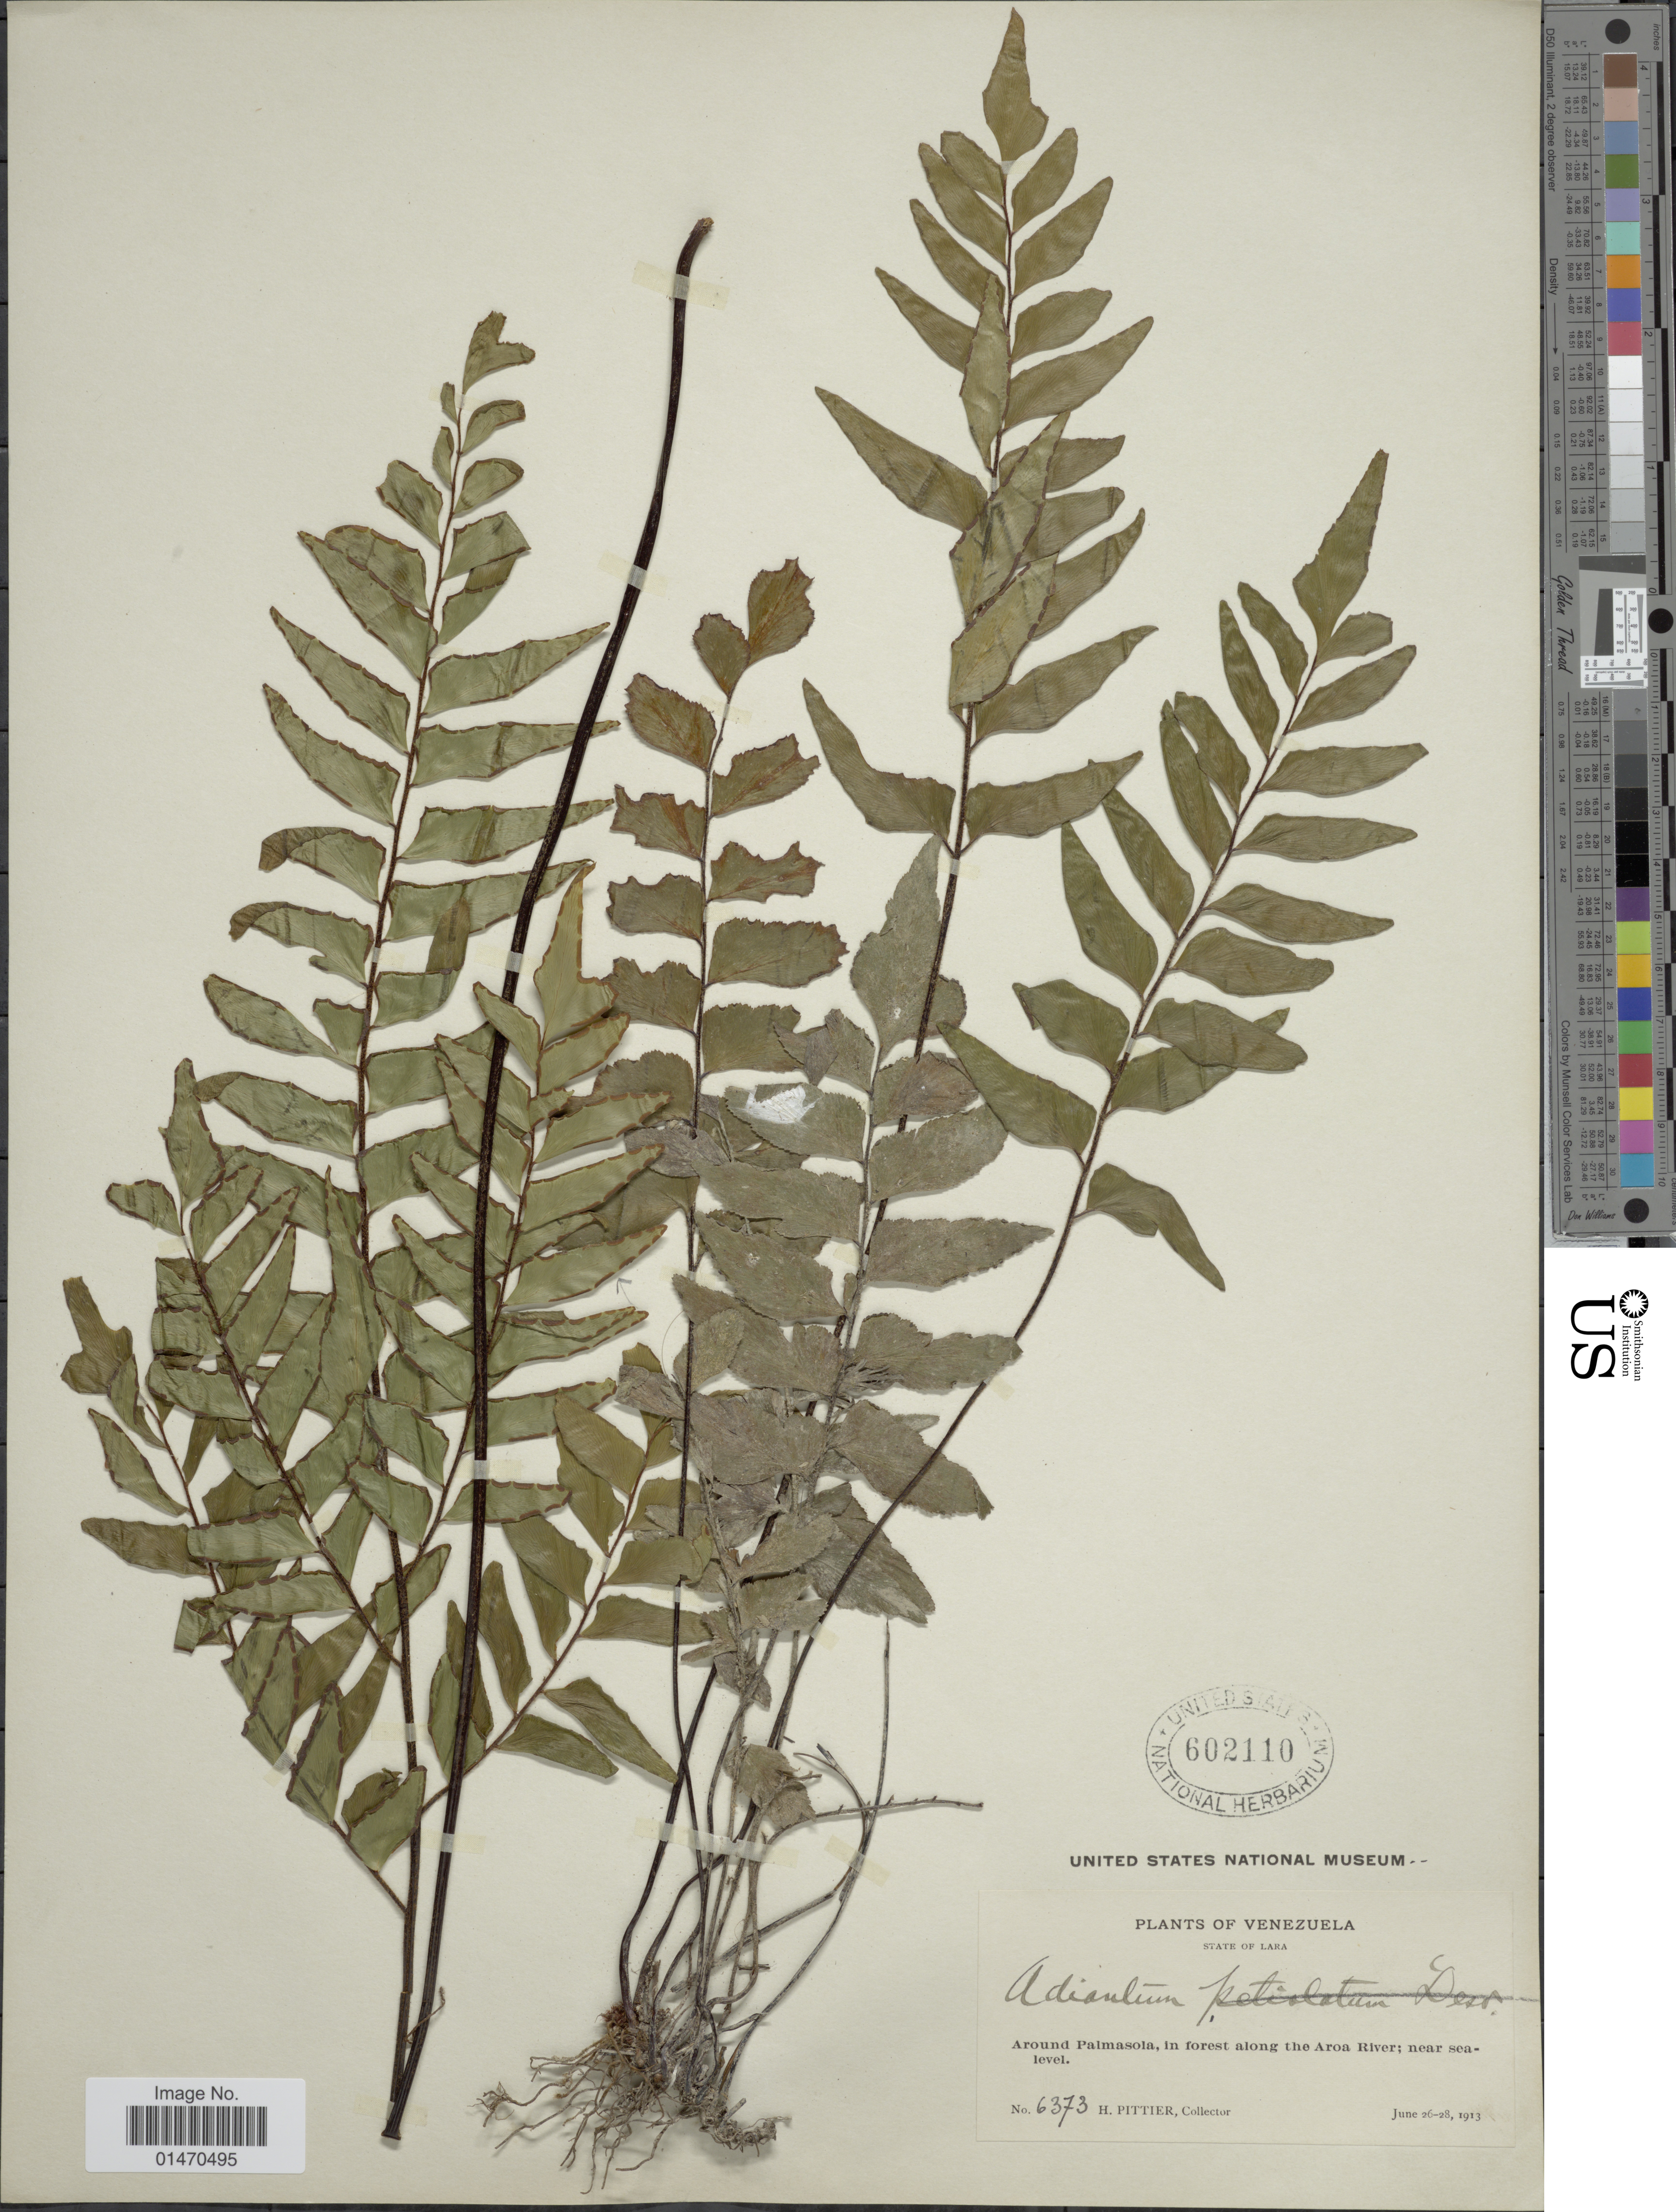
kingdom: Plantae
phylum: Tracheophyta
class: Polypodiopsida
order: Polypodiales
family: Pteridaceae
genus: Adiantum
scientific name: Adiantum latifolium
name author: Lam.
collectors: H. F. Pittier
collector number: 6373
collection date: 1913-06-26/1913-06-28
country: Venezuela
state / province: Lara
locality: State of Lara, Around Palmasola, in forest along the Aroa River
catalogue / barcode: US 602110